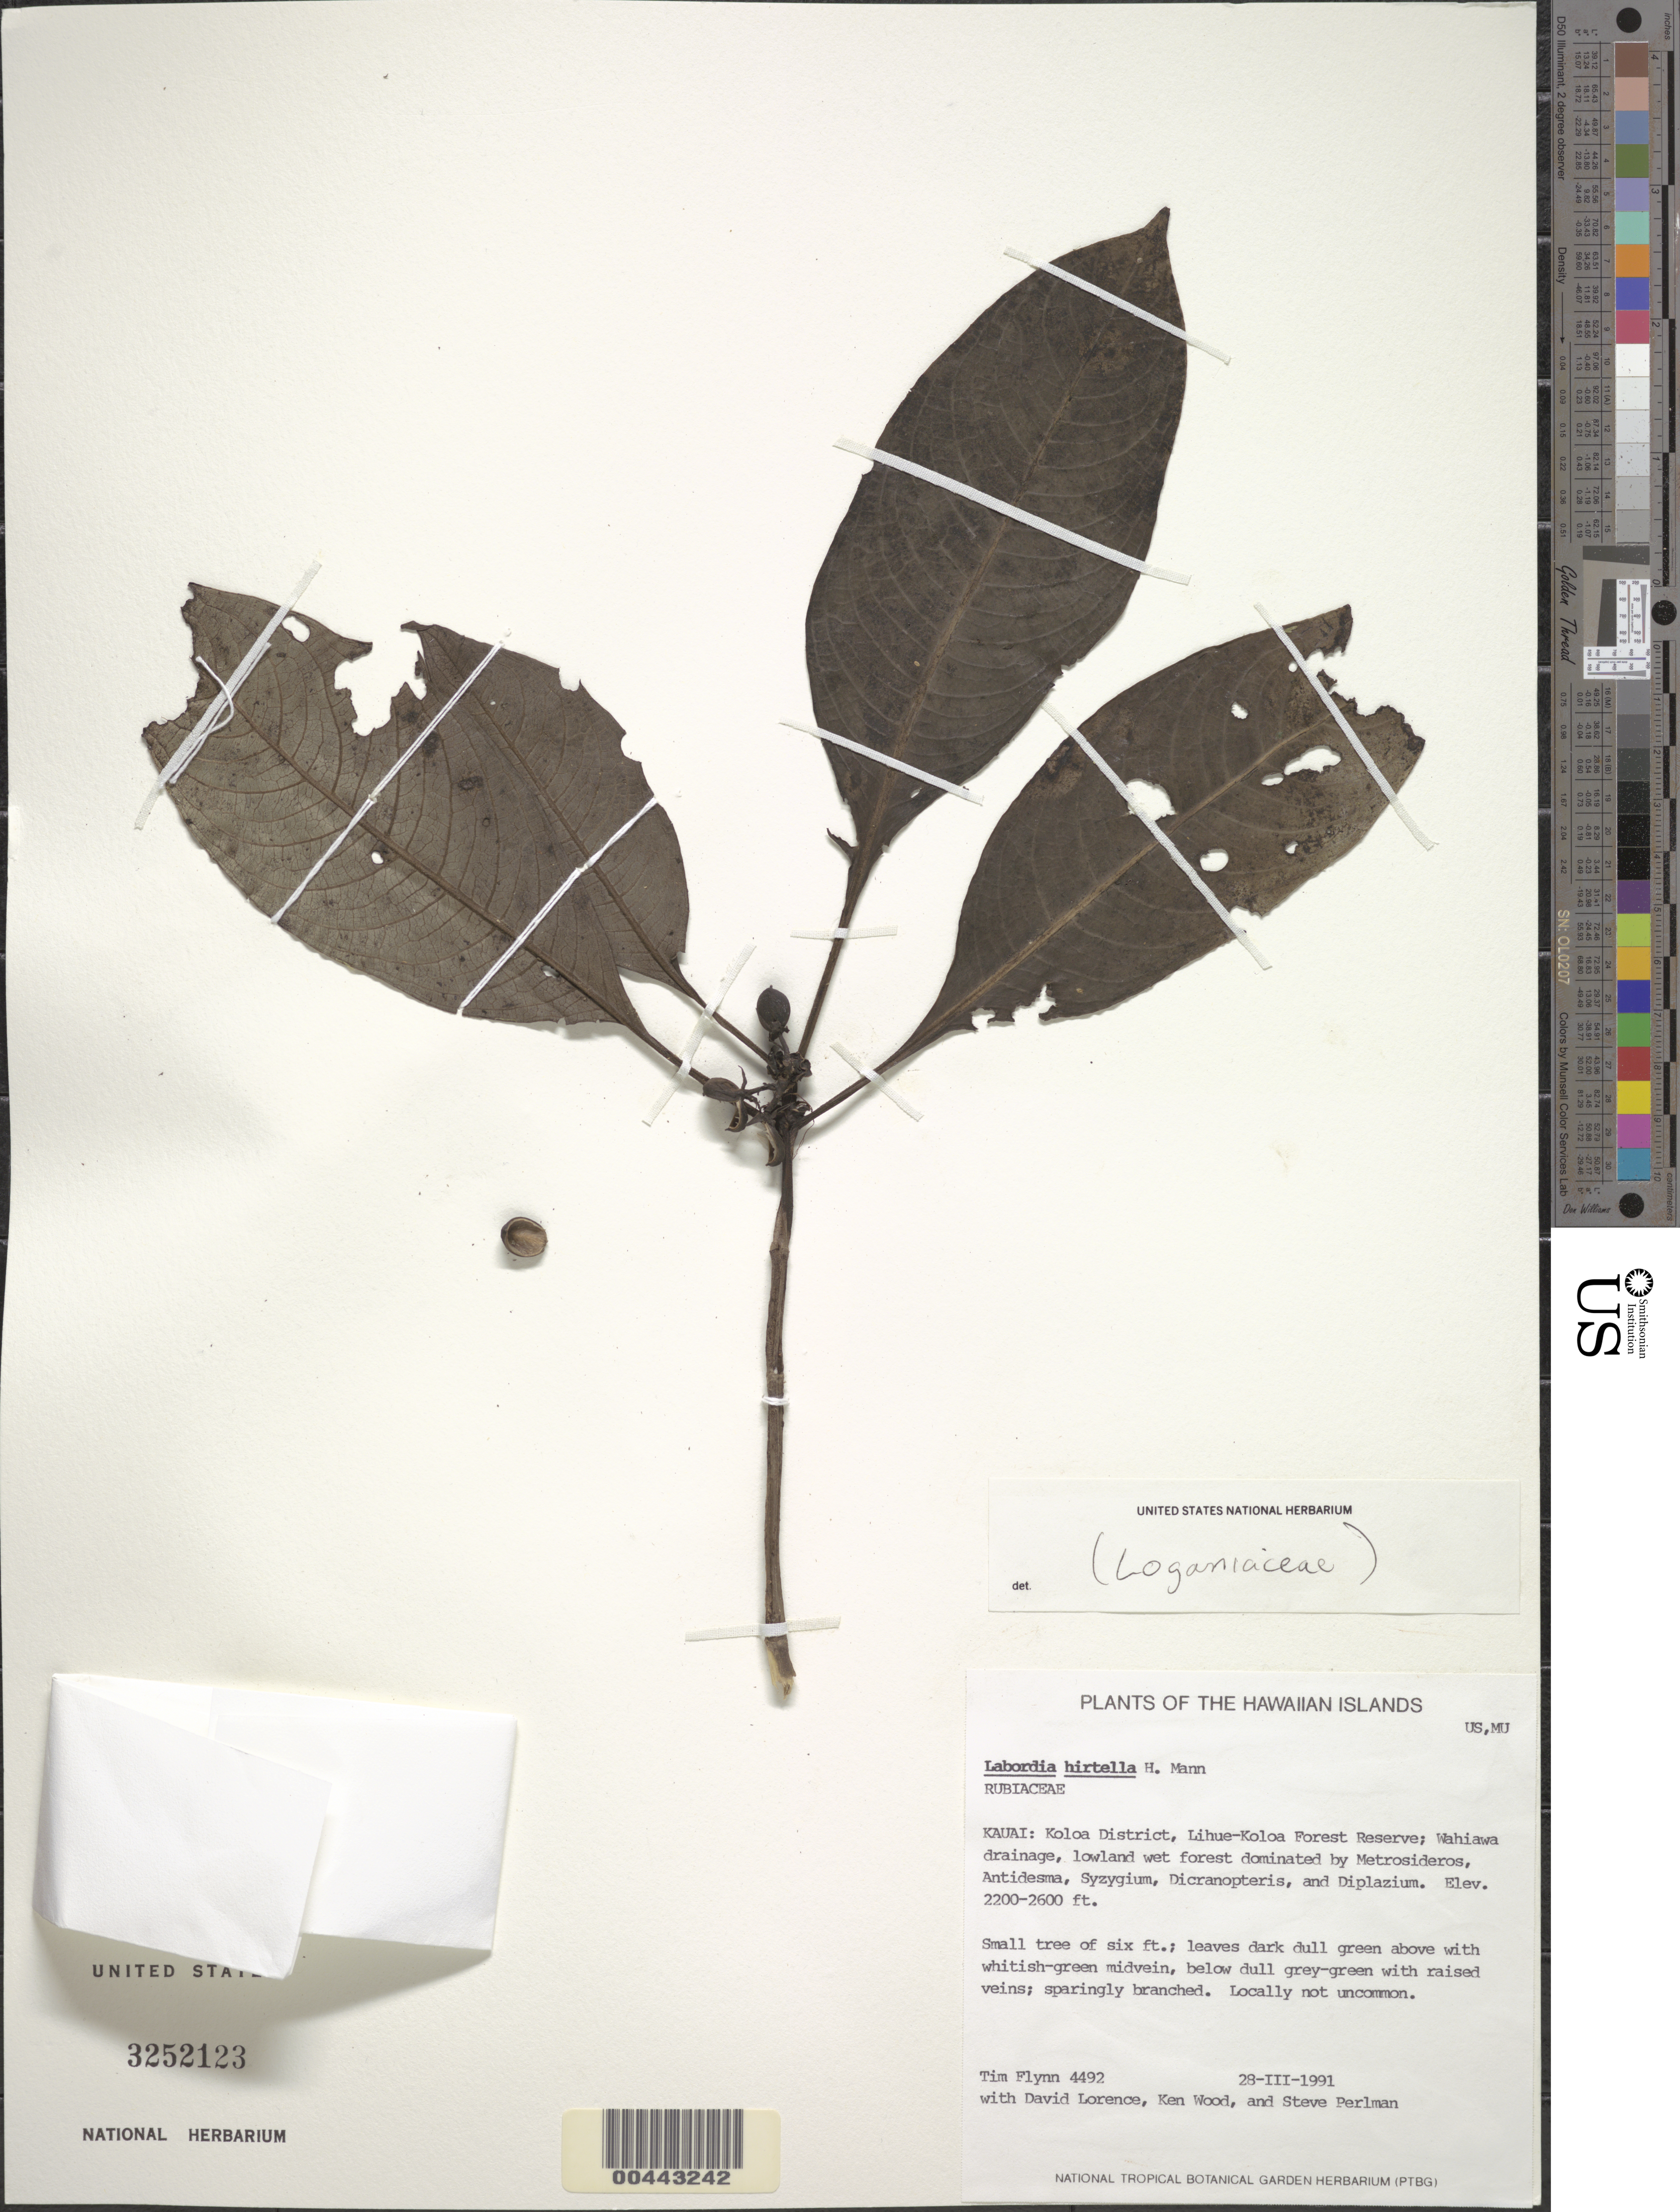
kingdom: Plantae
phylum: Tracheophyta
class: Magnoliopsida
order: Gentianales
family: Loganiaceae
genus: Geniostoma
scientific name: Geniostoma hirtellum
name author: (H. Mann) Byng & Christenh.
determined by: Wagner, W. L., (BOT), Smithsonian Institution - National Museum of Natural History (UNITED STATES)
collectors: T. W. Flynn, D. Lorence, K. Wood & S. P. Perlman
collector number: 4492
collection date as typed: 28 Mar 1991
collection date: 1991-03-28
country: United States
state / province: Hawaii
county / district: Kauai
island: Kaua'i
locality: Koloa District, Lihue-Koloa Forest Reserve, Wahiawa drainage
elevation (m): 671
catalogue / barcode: US 3252123